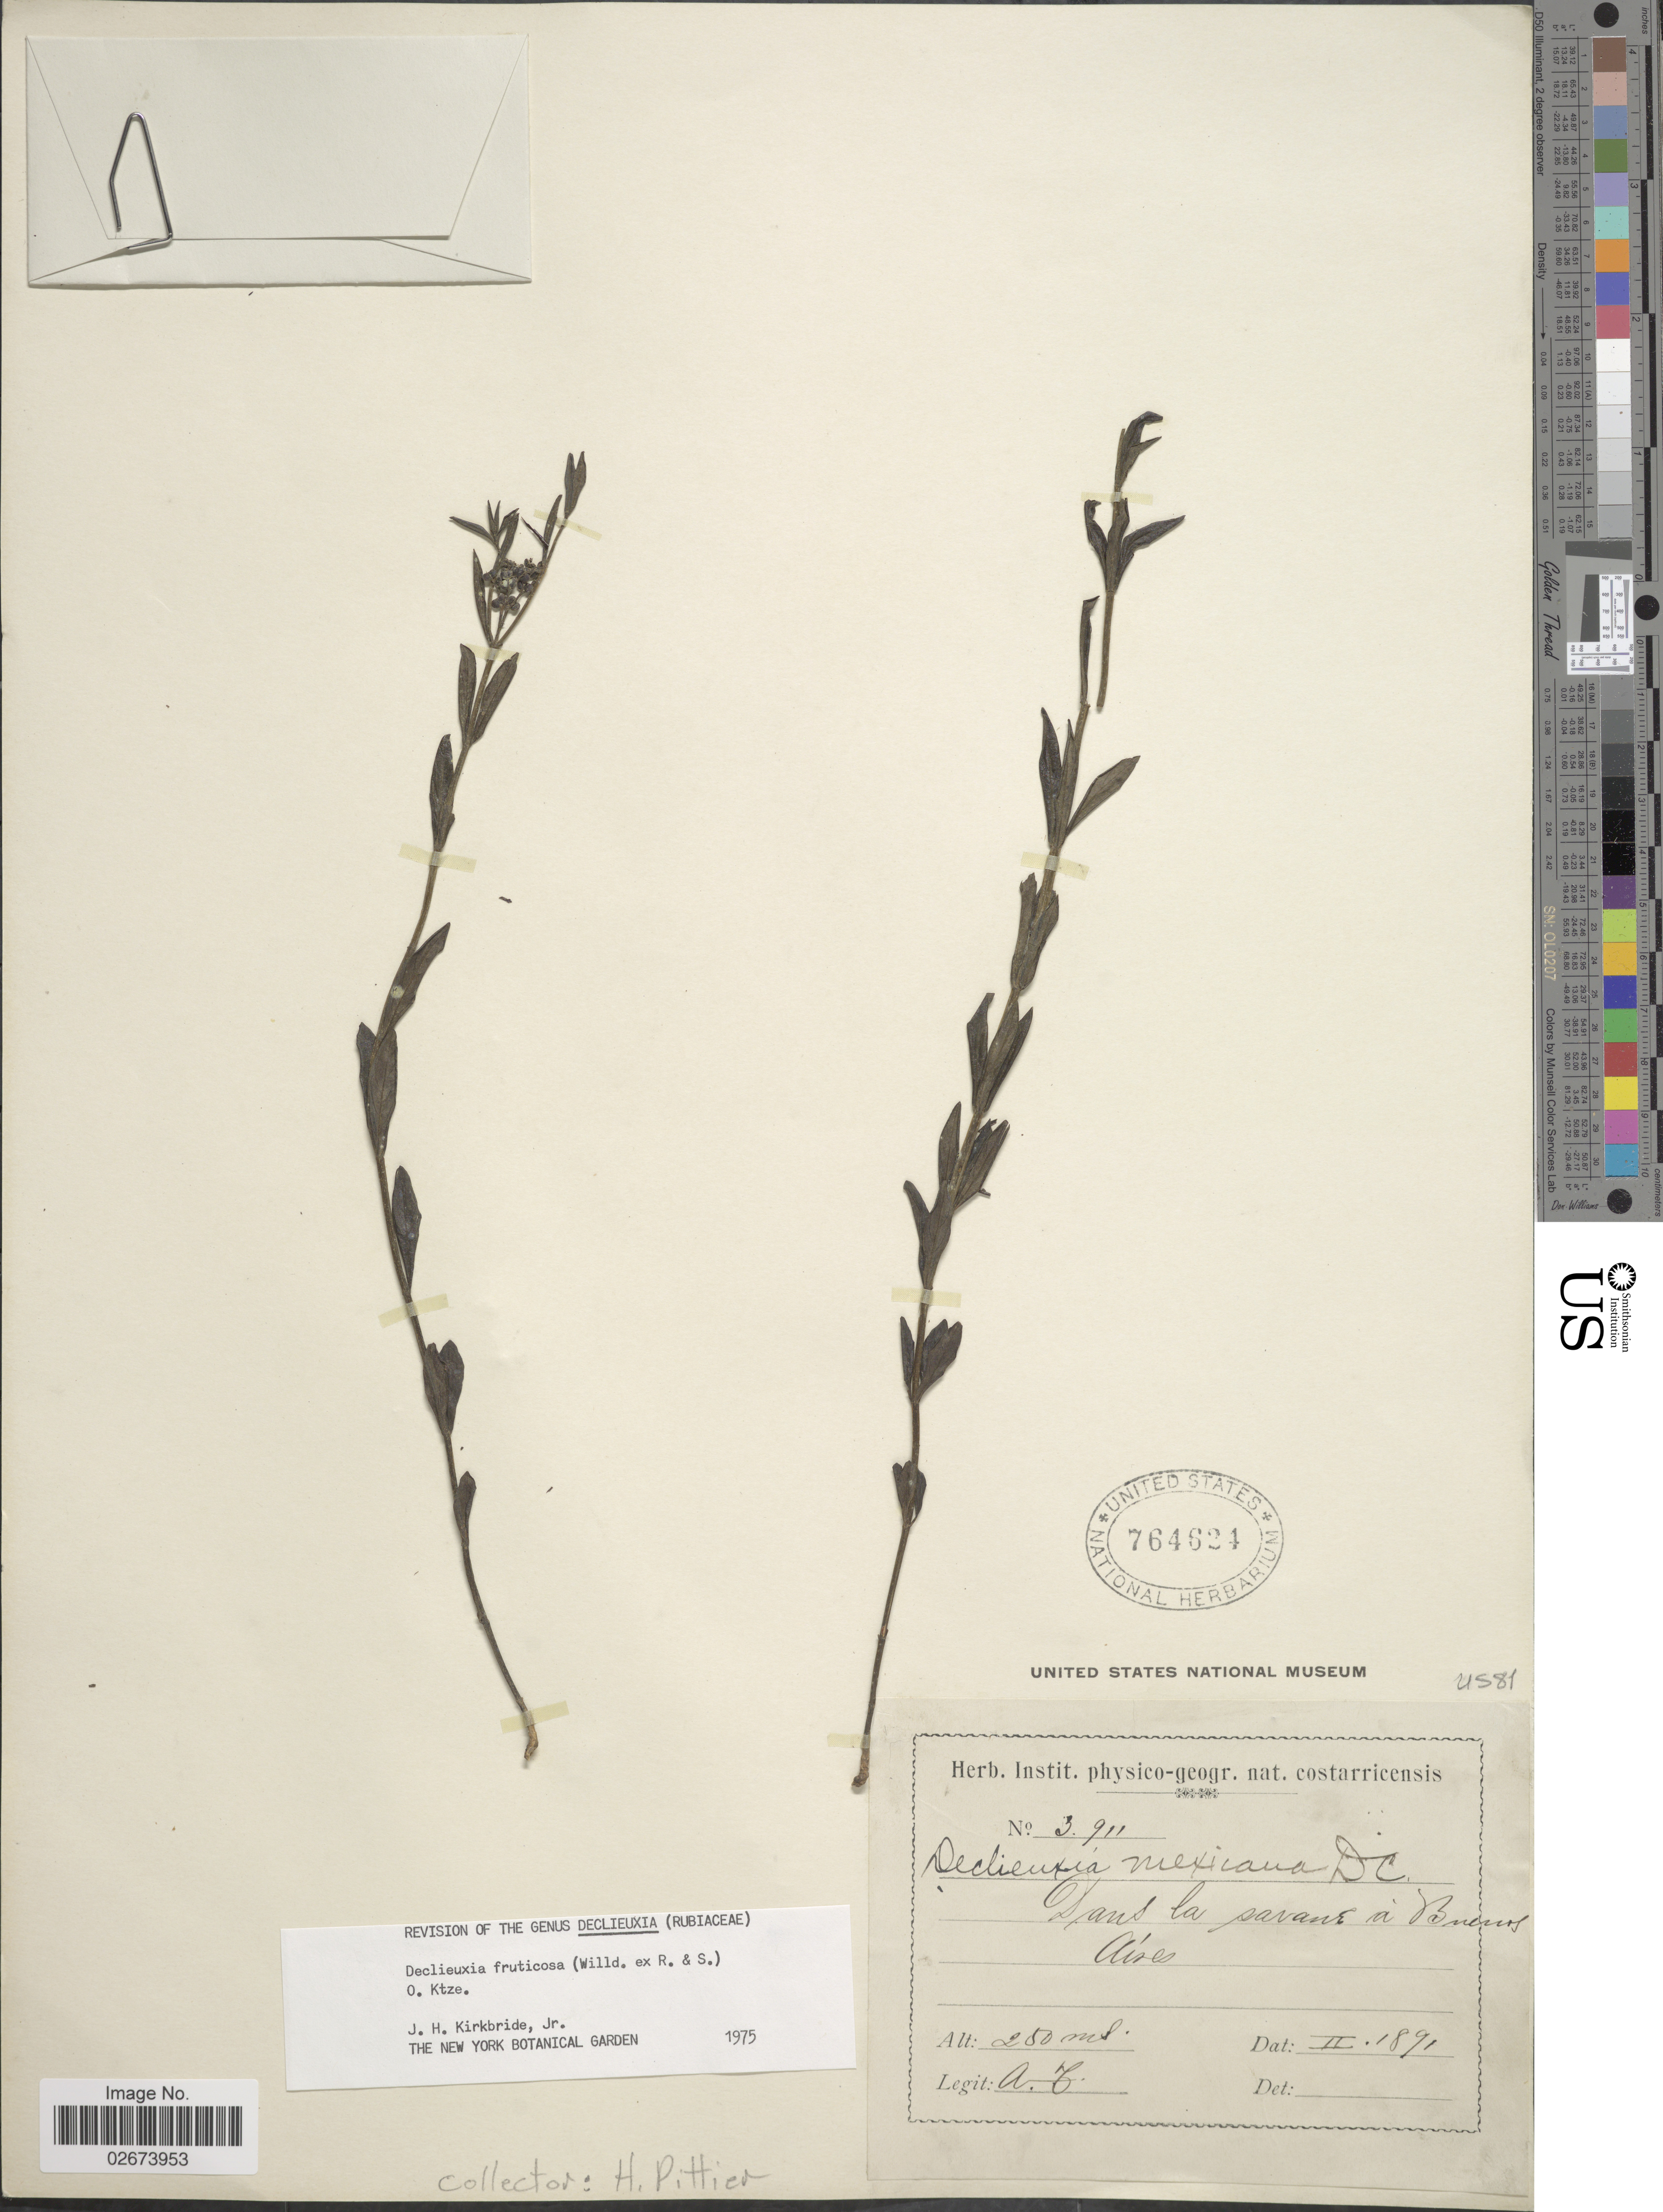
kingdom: Plantae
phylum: Tracheophyta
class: Magnoliopsida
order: Gentianales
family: Rubiaceae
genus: Declieuxia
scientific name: Declieuxia fruticosa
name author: (Willd. ex Roem. & Schult.) Kuntze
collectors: A. Tonduz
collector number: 3911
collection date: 1891-02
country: Costa Rica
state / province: Puntarenas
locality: Dans la savane a Buenos Aires [in the savanna at Buenos Aires]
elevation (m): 250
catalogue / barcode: US 764624